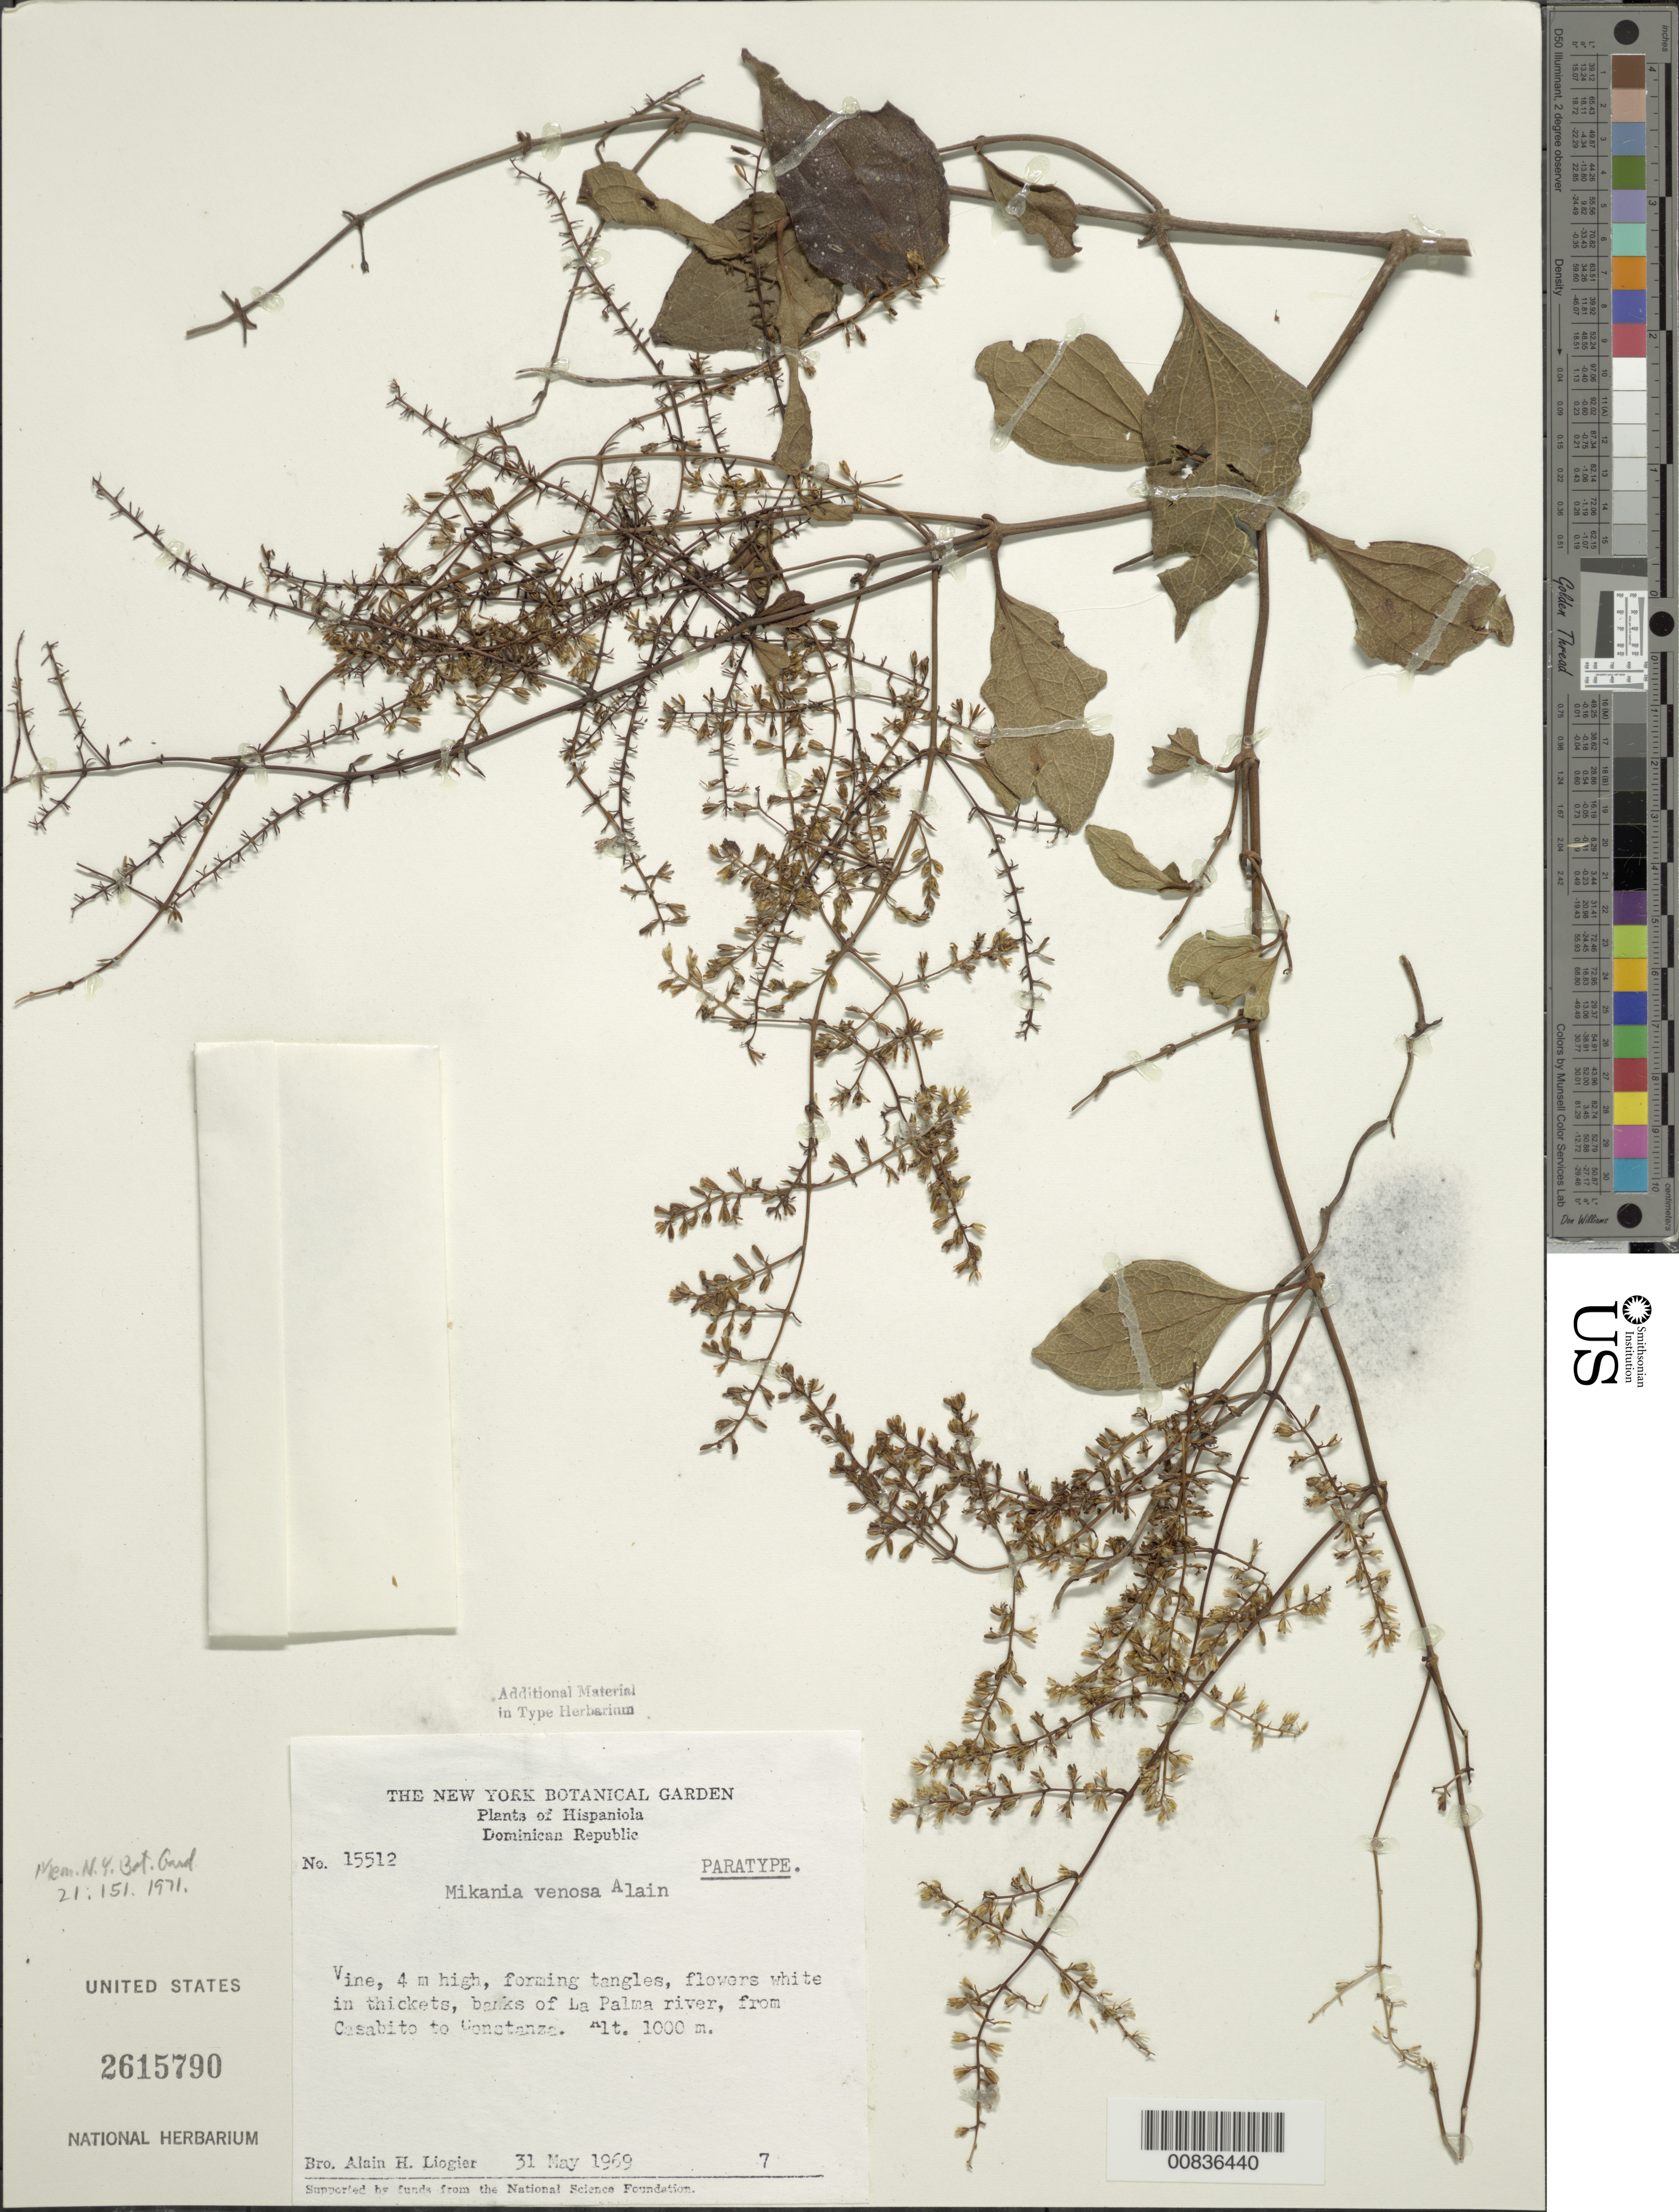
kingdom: Plantae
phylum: Tracheophyta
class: Magnoliopsida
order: Asterales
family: Asteraceae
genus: Mikania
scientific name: Mikania venosa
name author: Alain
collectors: A. H. Liogier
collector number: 15512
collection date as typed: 31 May 1969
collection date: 1969-05-31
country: Dominican Republic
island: Hispaniola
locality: La Palma river, from Casabito to Constanza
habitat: In thickets on banks of river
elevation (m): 1000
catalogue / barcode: US 2615790